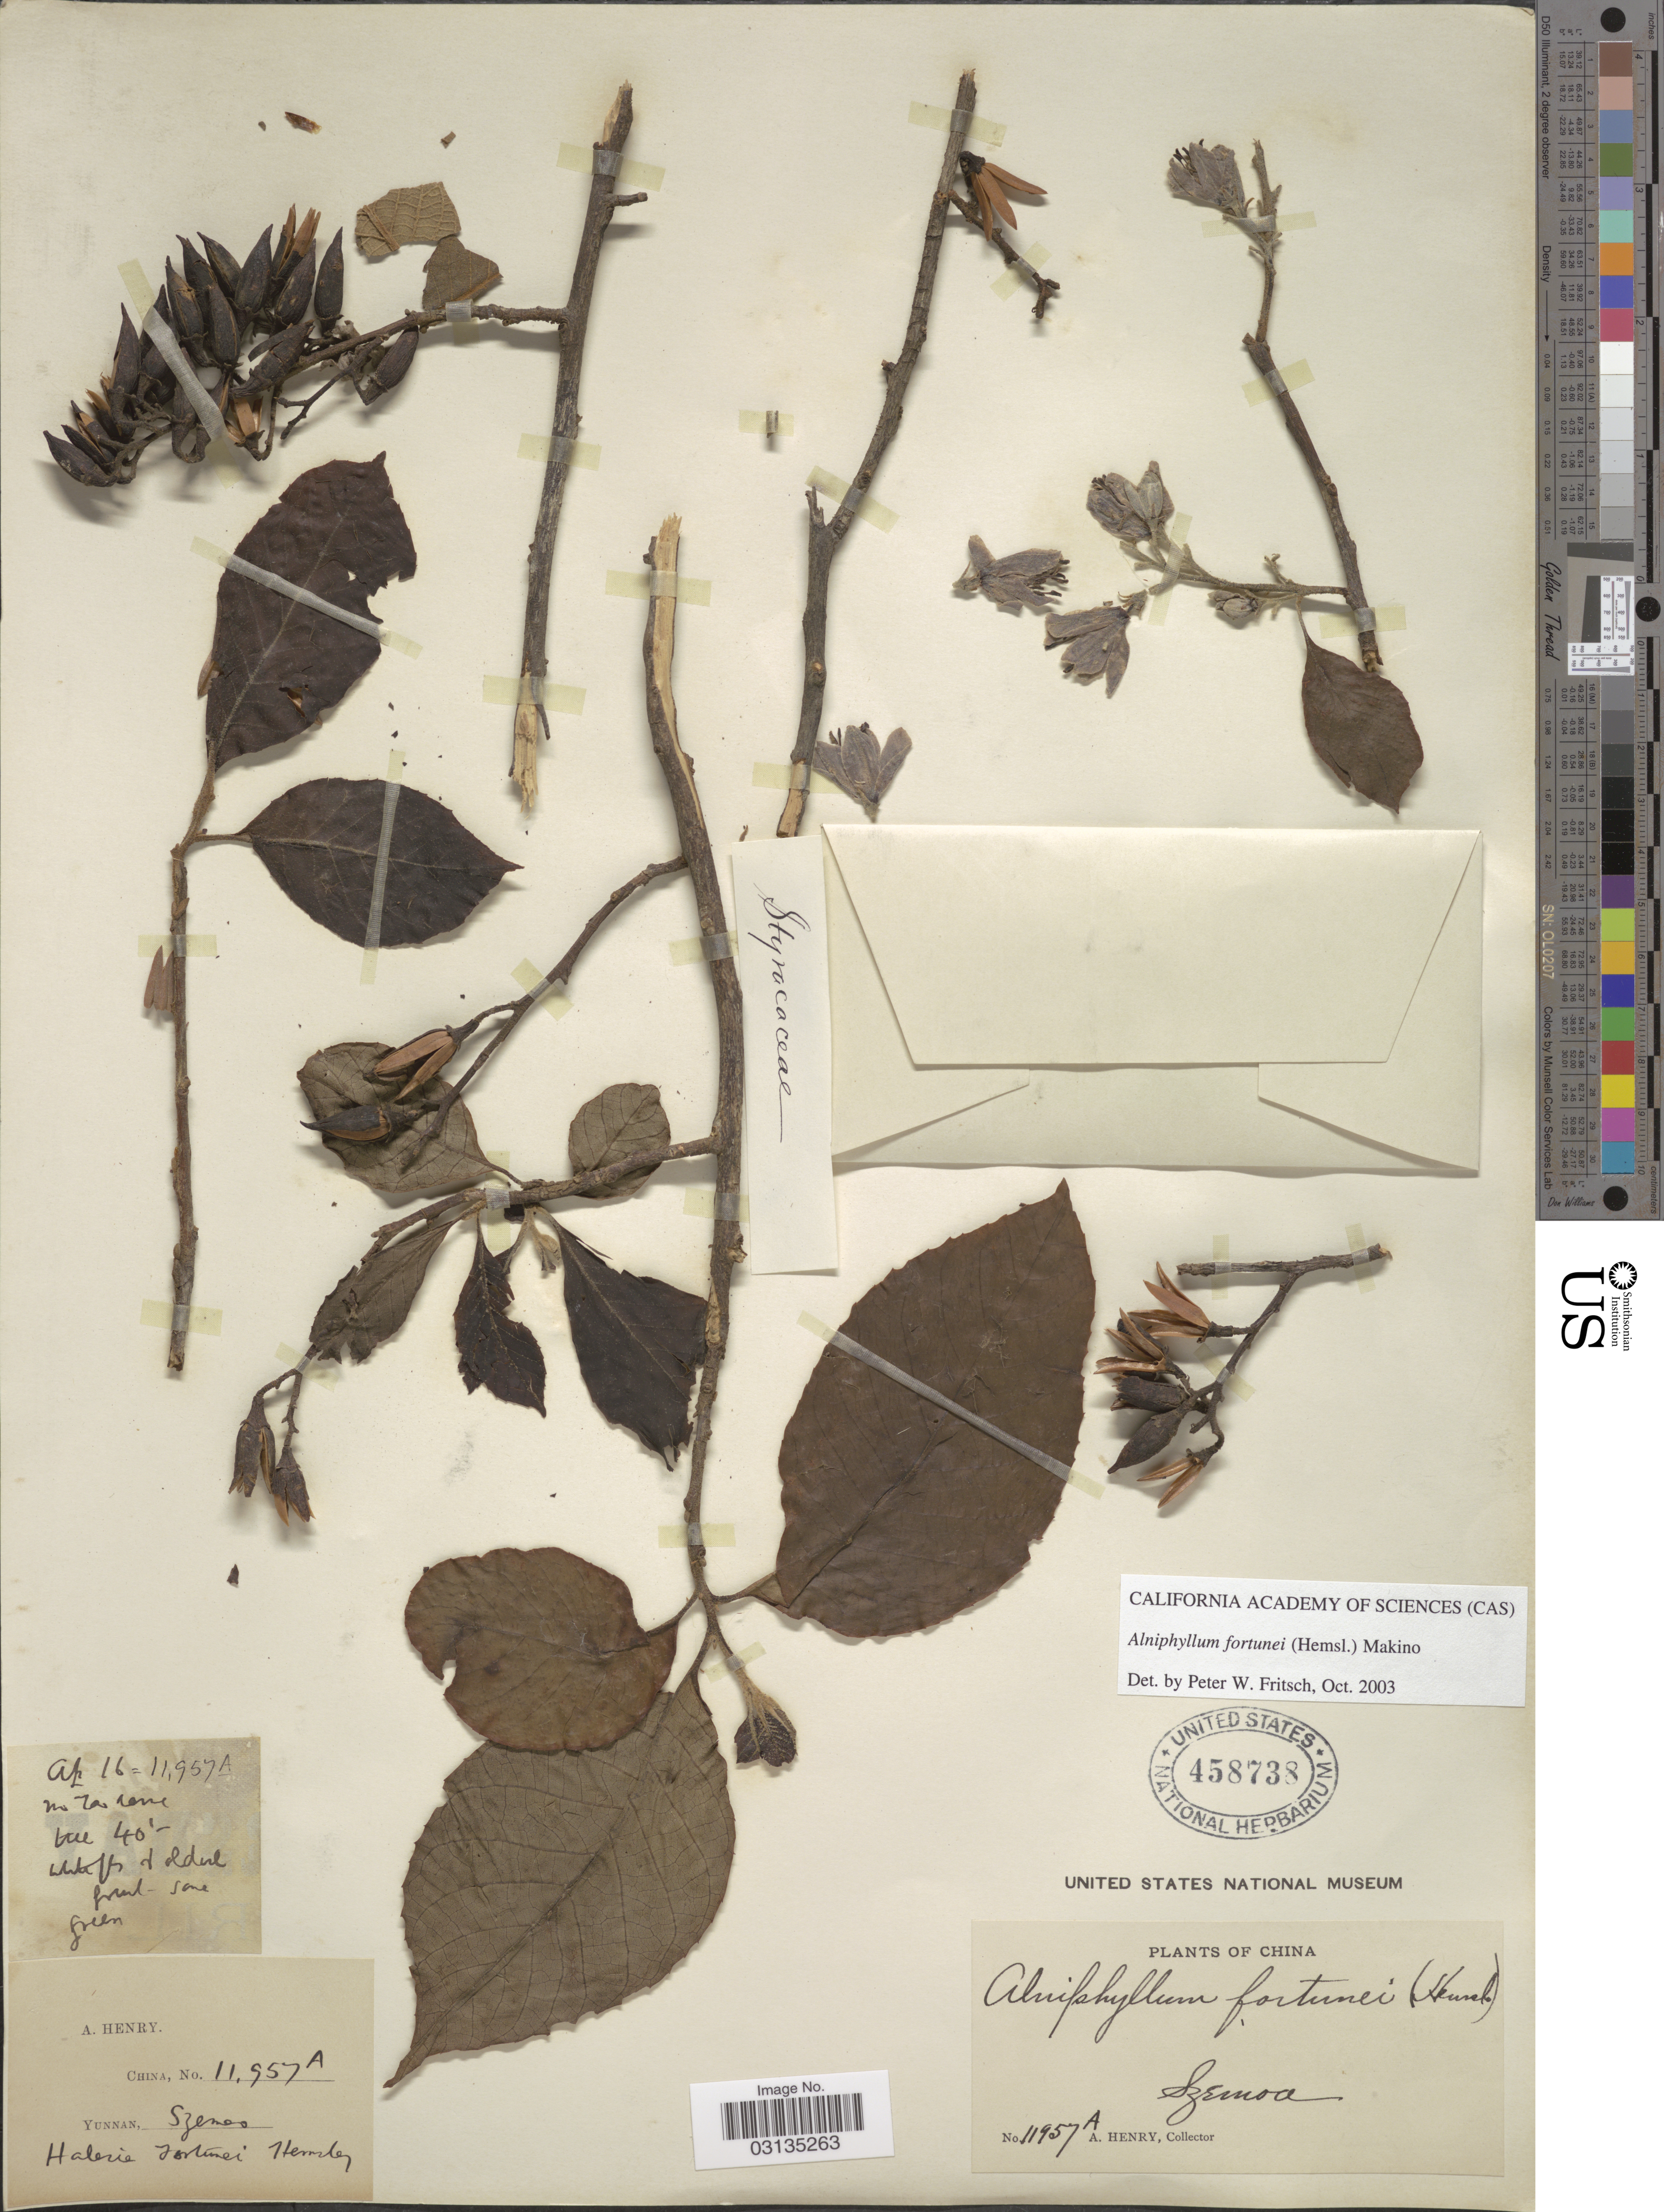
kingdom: Plantae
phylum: Tracheophyta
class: Magnoliopsida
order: Ericales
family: Styracaceae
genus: Alniphyllum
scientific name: Alniphyllum fortunei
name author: (Hemsl.) Makino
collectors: A. Henry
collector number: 11957 A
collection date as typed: Transcribed d/m/y: /4/16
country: China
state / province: Yunnan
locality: Szemoa.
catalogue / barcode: US 458738